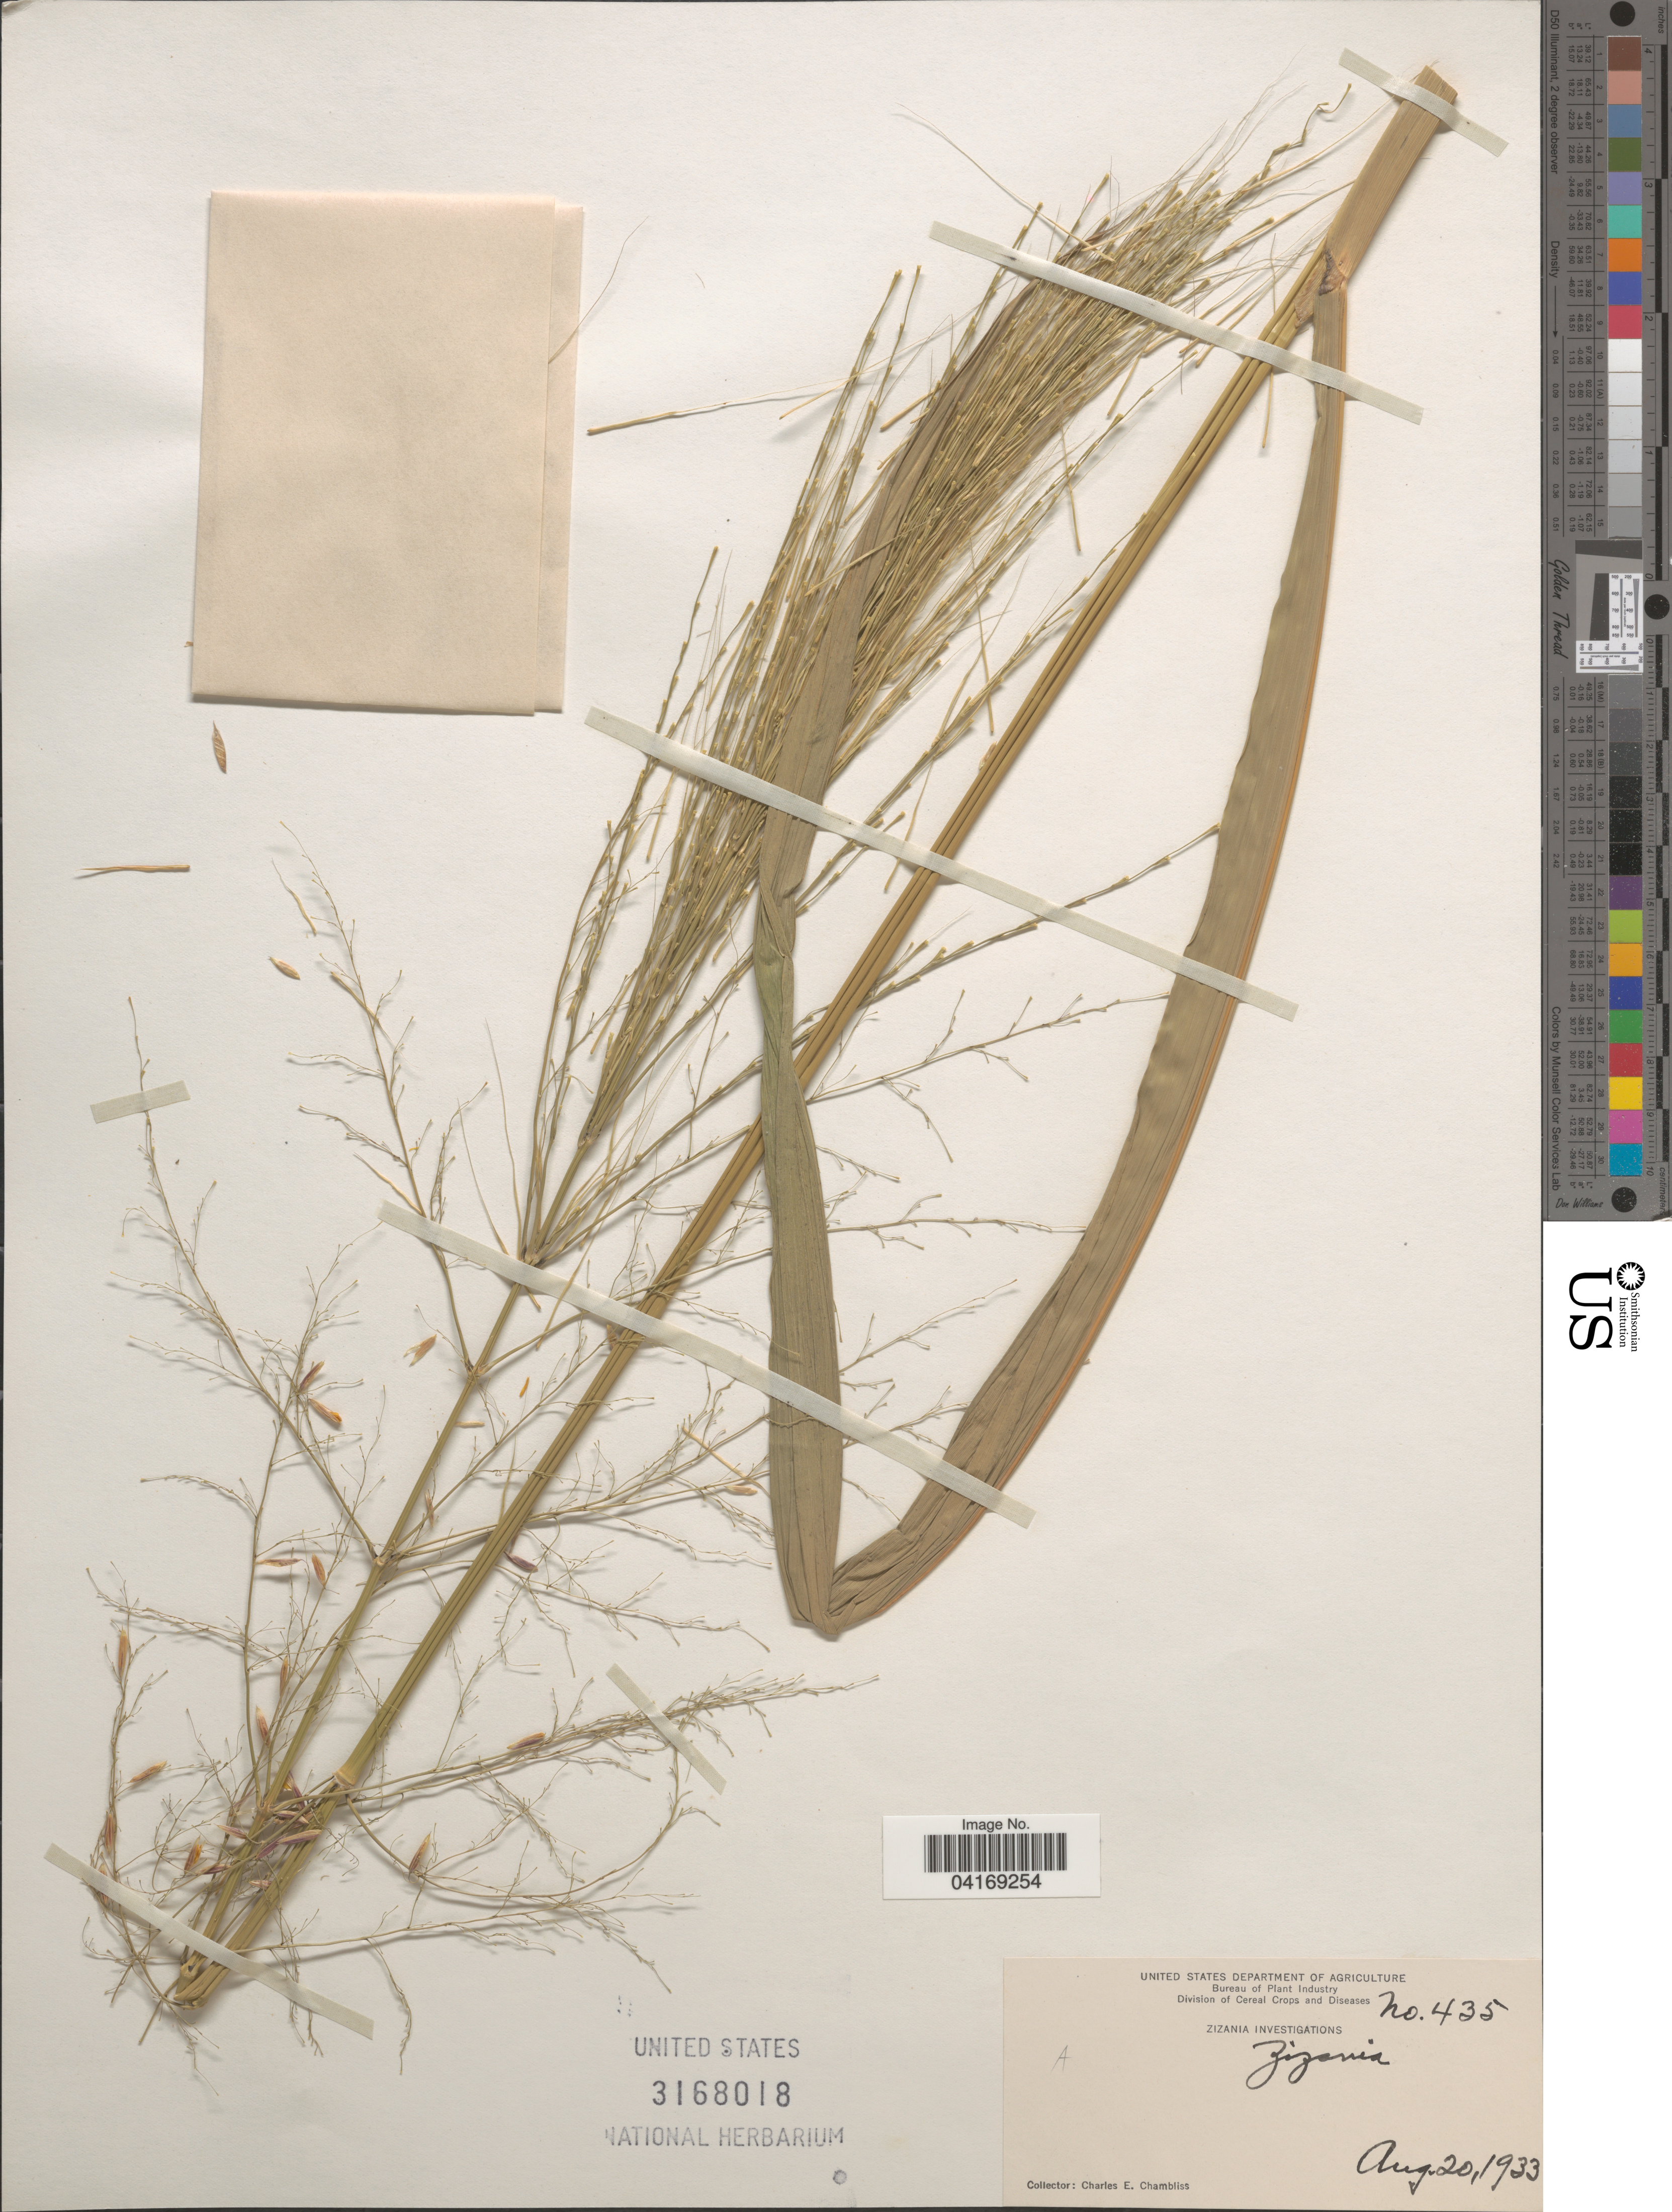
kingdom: Plantae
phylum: Tracheophyta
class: Liliopsida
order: Poales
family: Poaceae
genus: Zizania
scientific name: Zizania sp.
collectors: C. Chambliss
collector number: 435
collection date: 1933-08-20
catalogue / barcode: US 3168018